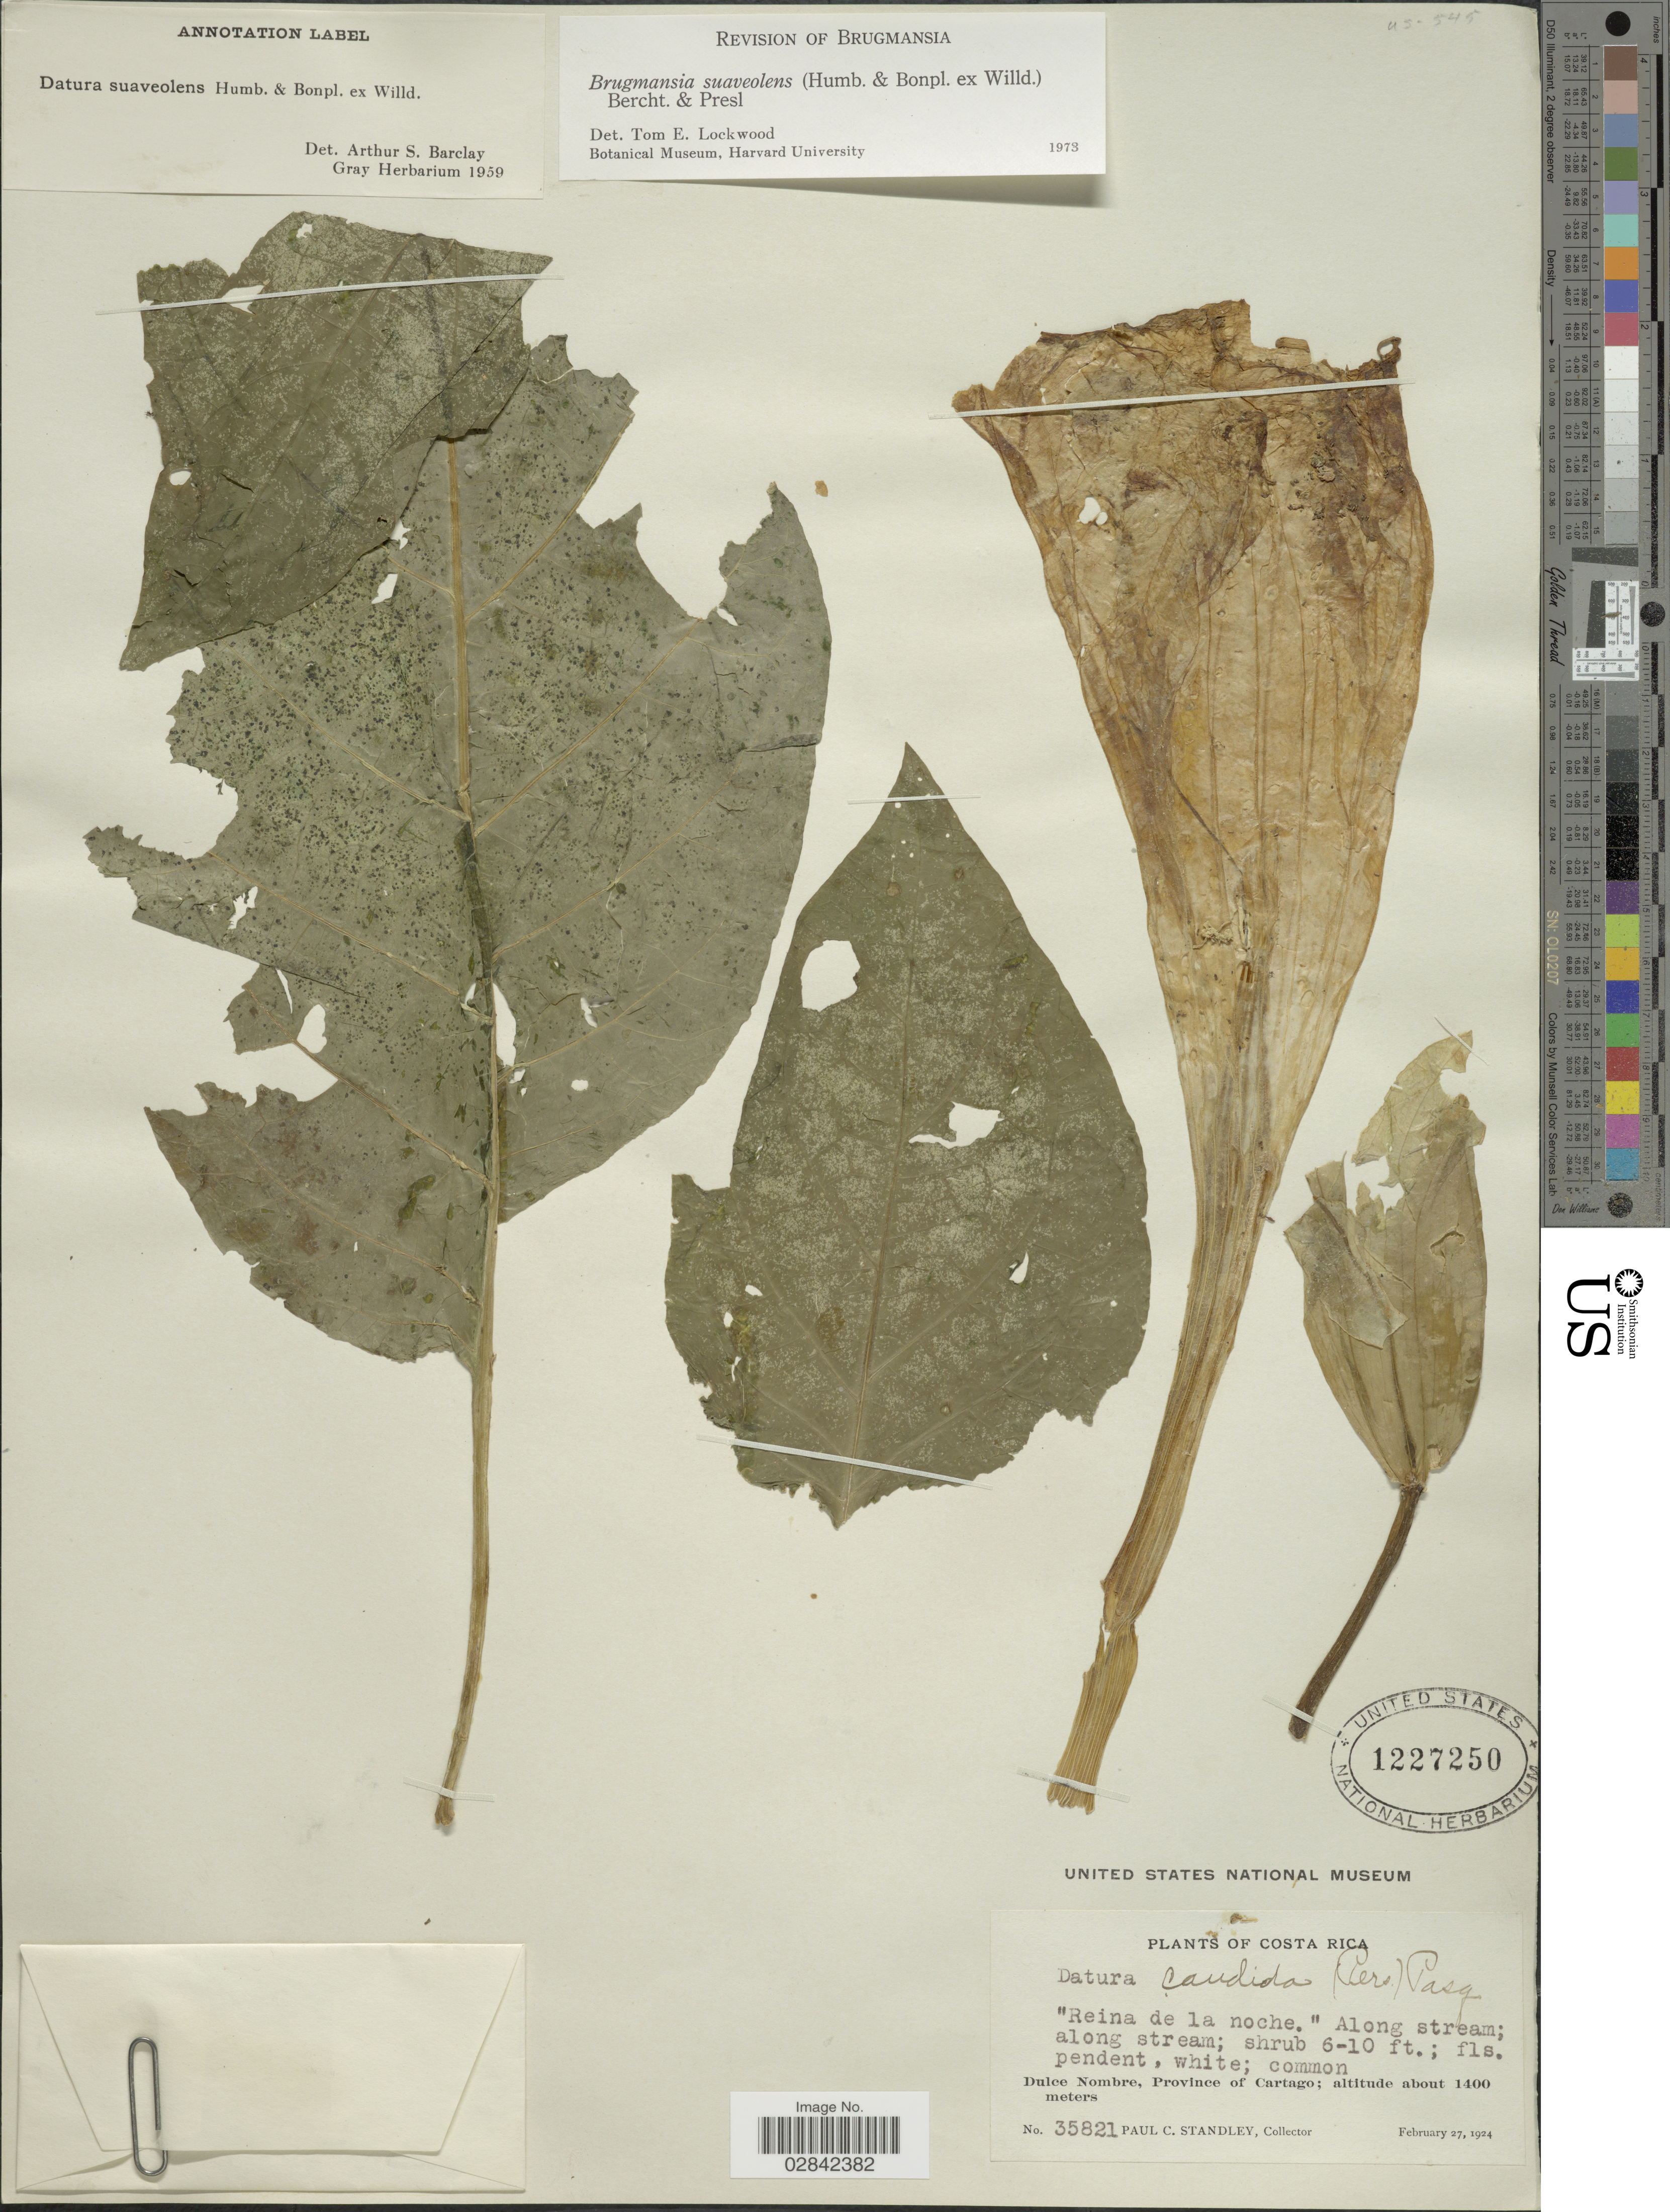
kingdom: Plantae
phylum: Tracheophyta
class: Magnoliopsida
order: Solanales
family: Solanaceae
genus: Brugmansia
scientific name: Brugmansia suaveolens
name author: (Humb. & Bonpl. ex Willd.) Brecht. & J. Presl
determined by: Lockwood, T. E.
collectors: P. C. Standley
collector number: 35821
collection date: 1924-02-27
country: Costa Rica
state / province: Cartago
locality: Dulce Nombre, Province of Cartago.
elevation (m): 1400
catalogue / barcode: US 1227250